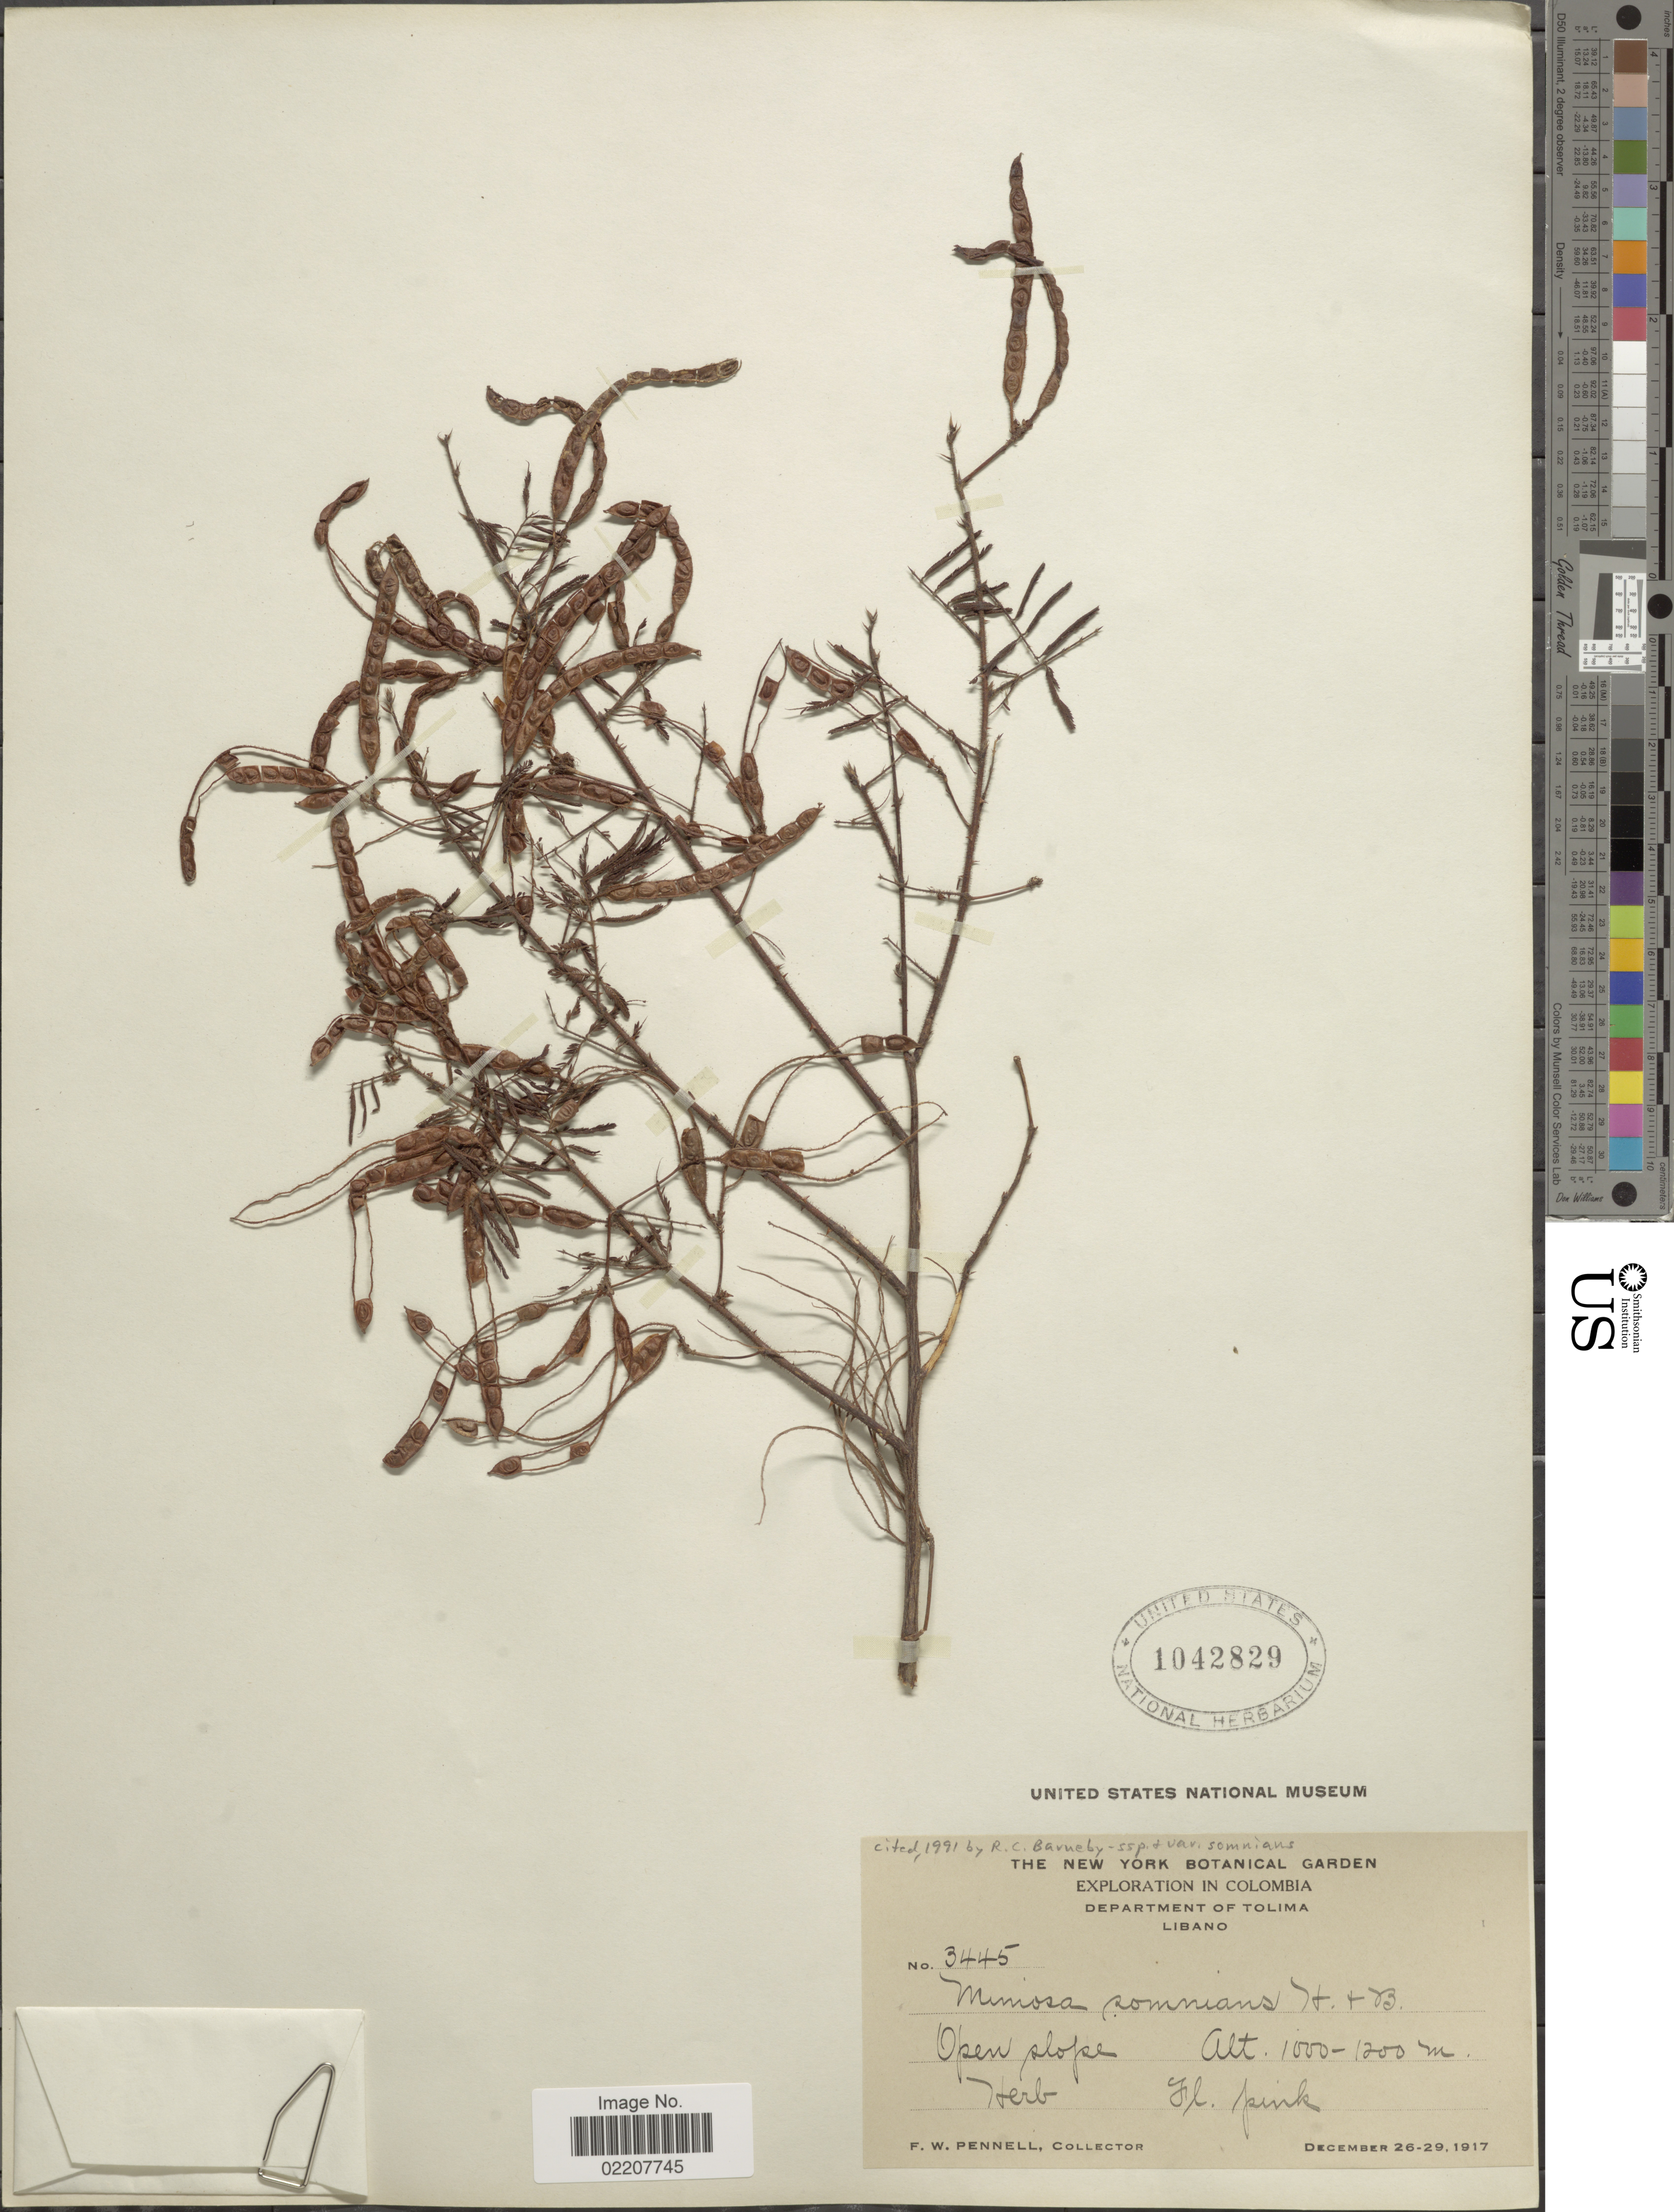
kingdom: Plantae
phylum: Tracheophyta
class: Magnoliopsida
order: Fabales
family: Fabaceae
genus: Mimosa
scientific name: Mimosa somnians var. somnians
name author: Humb. & Bonpl. ex Willd.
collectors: F. W. Pennell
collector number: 3445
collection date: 1917-12-26/1917-12-29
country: Colombia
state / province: Tolima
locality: Department of Tolima, Libano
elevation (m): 1000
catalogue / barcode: US 1042829